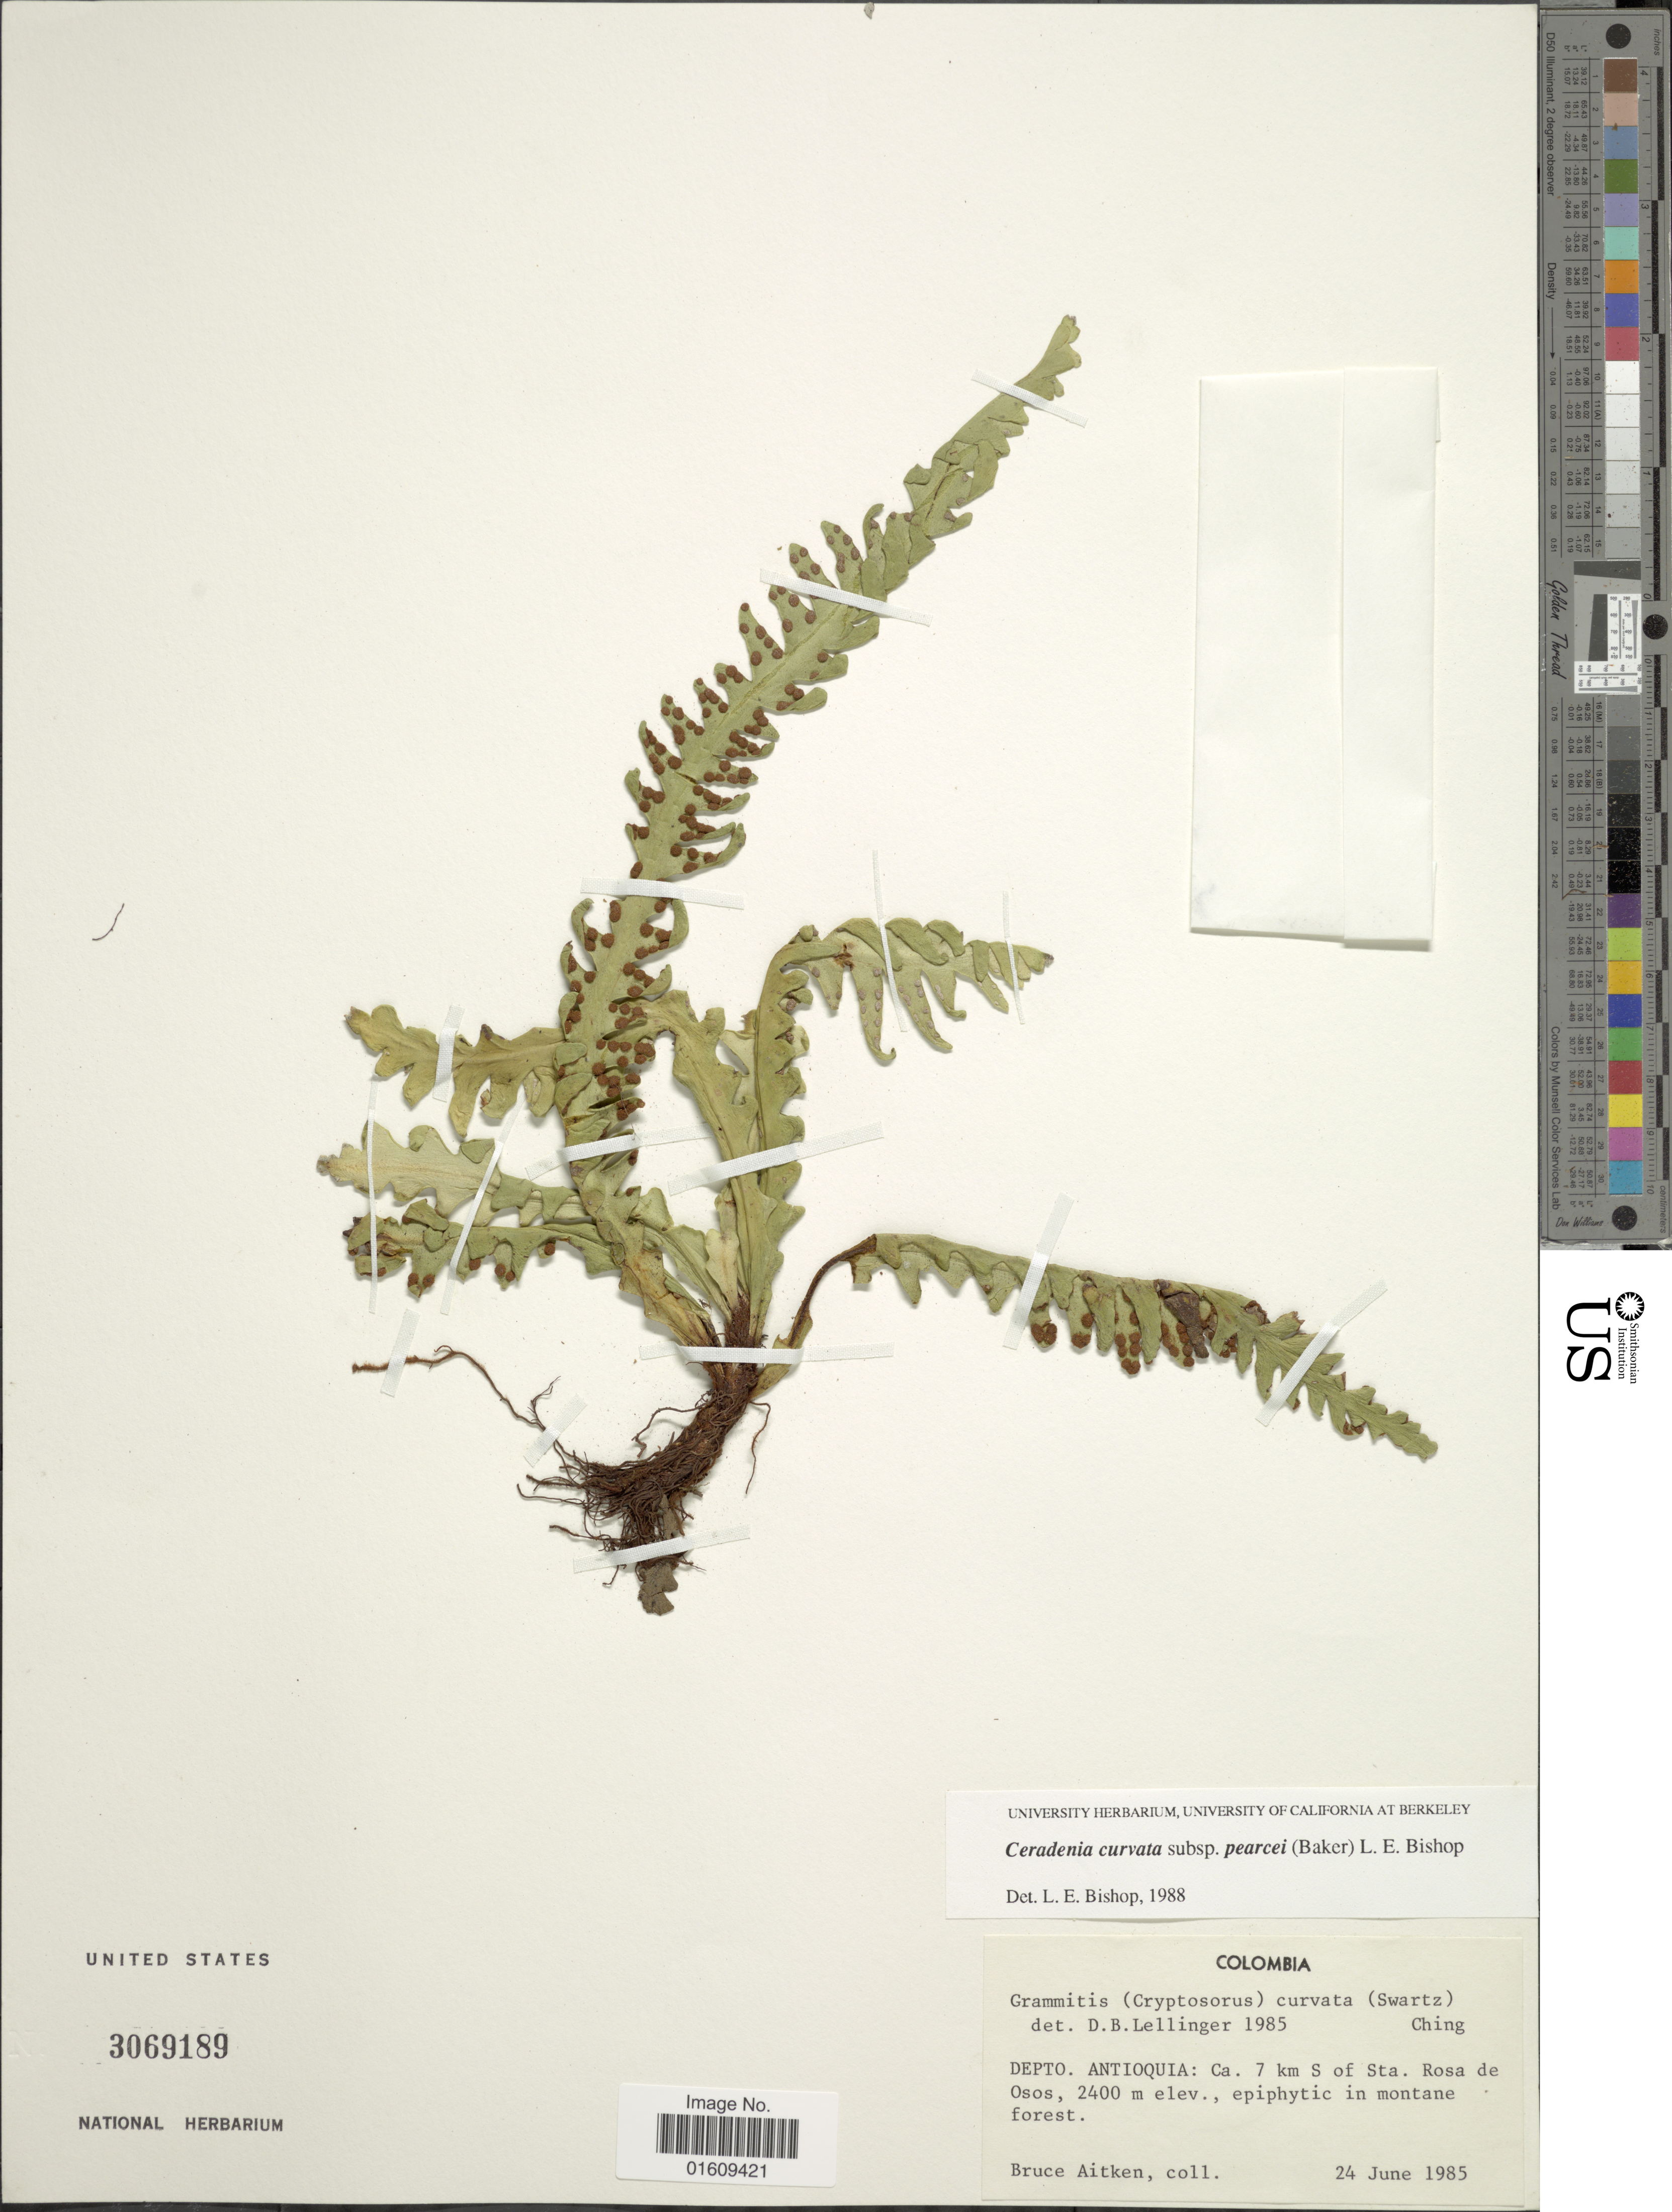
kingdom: Plantae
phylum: Tracheophyta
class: Polypodiopsida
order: Polypodiales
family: Polypodiaceae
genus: Ceradenia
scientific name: Ceradenia curvata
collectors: B. Aitken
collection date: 1985-06-24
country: Colombia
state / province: Antioquia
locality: Colombia, Depto. Antioquia: Ca. 7 km S of Sta. Rosa de Osos.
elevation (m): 2400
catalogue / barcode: US 3069189